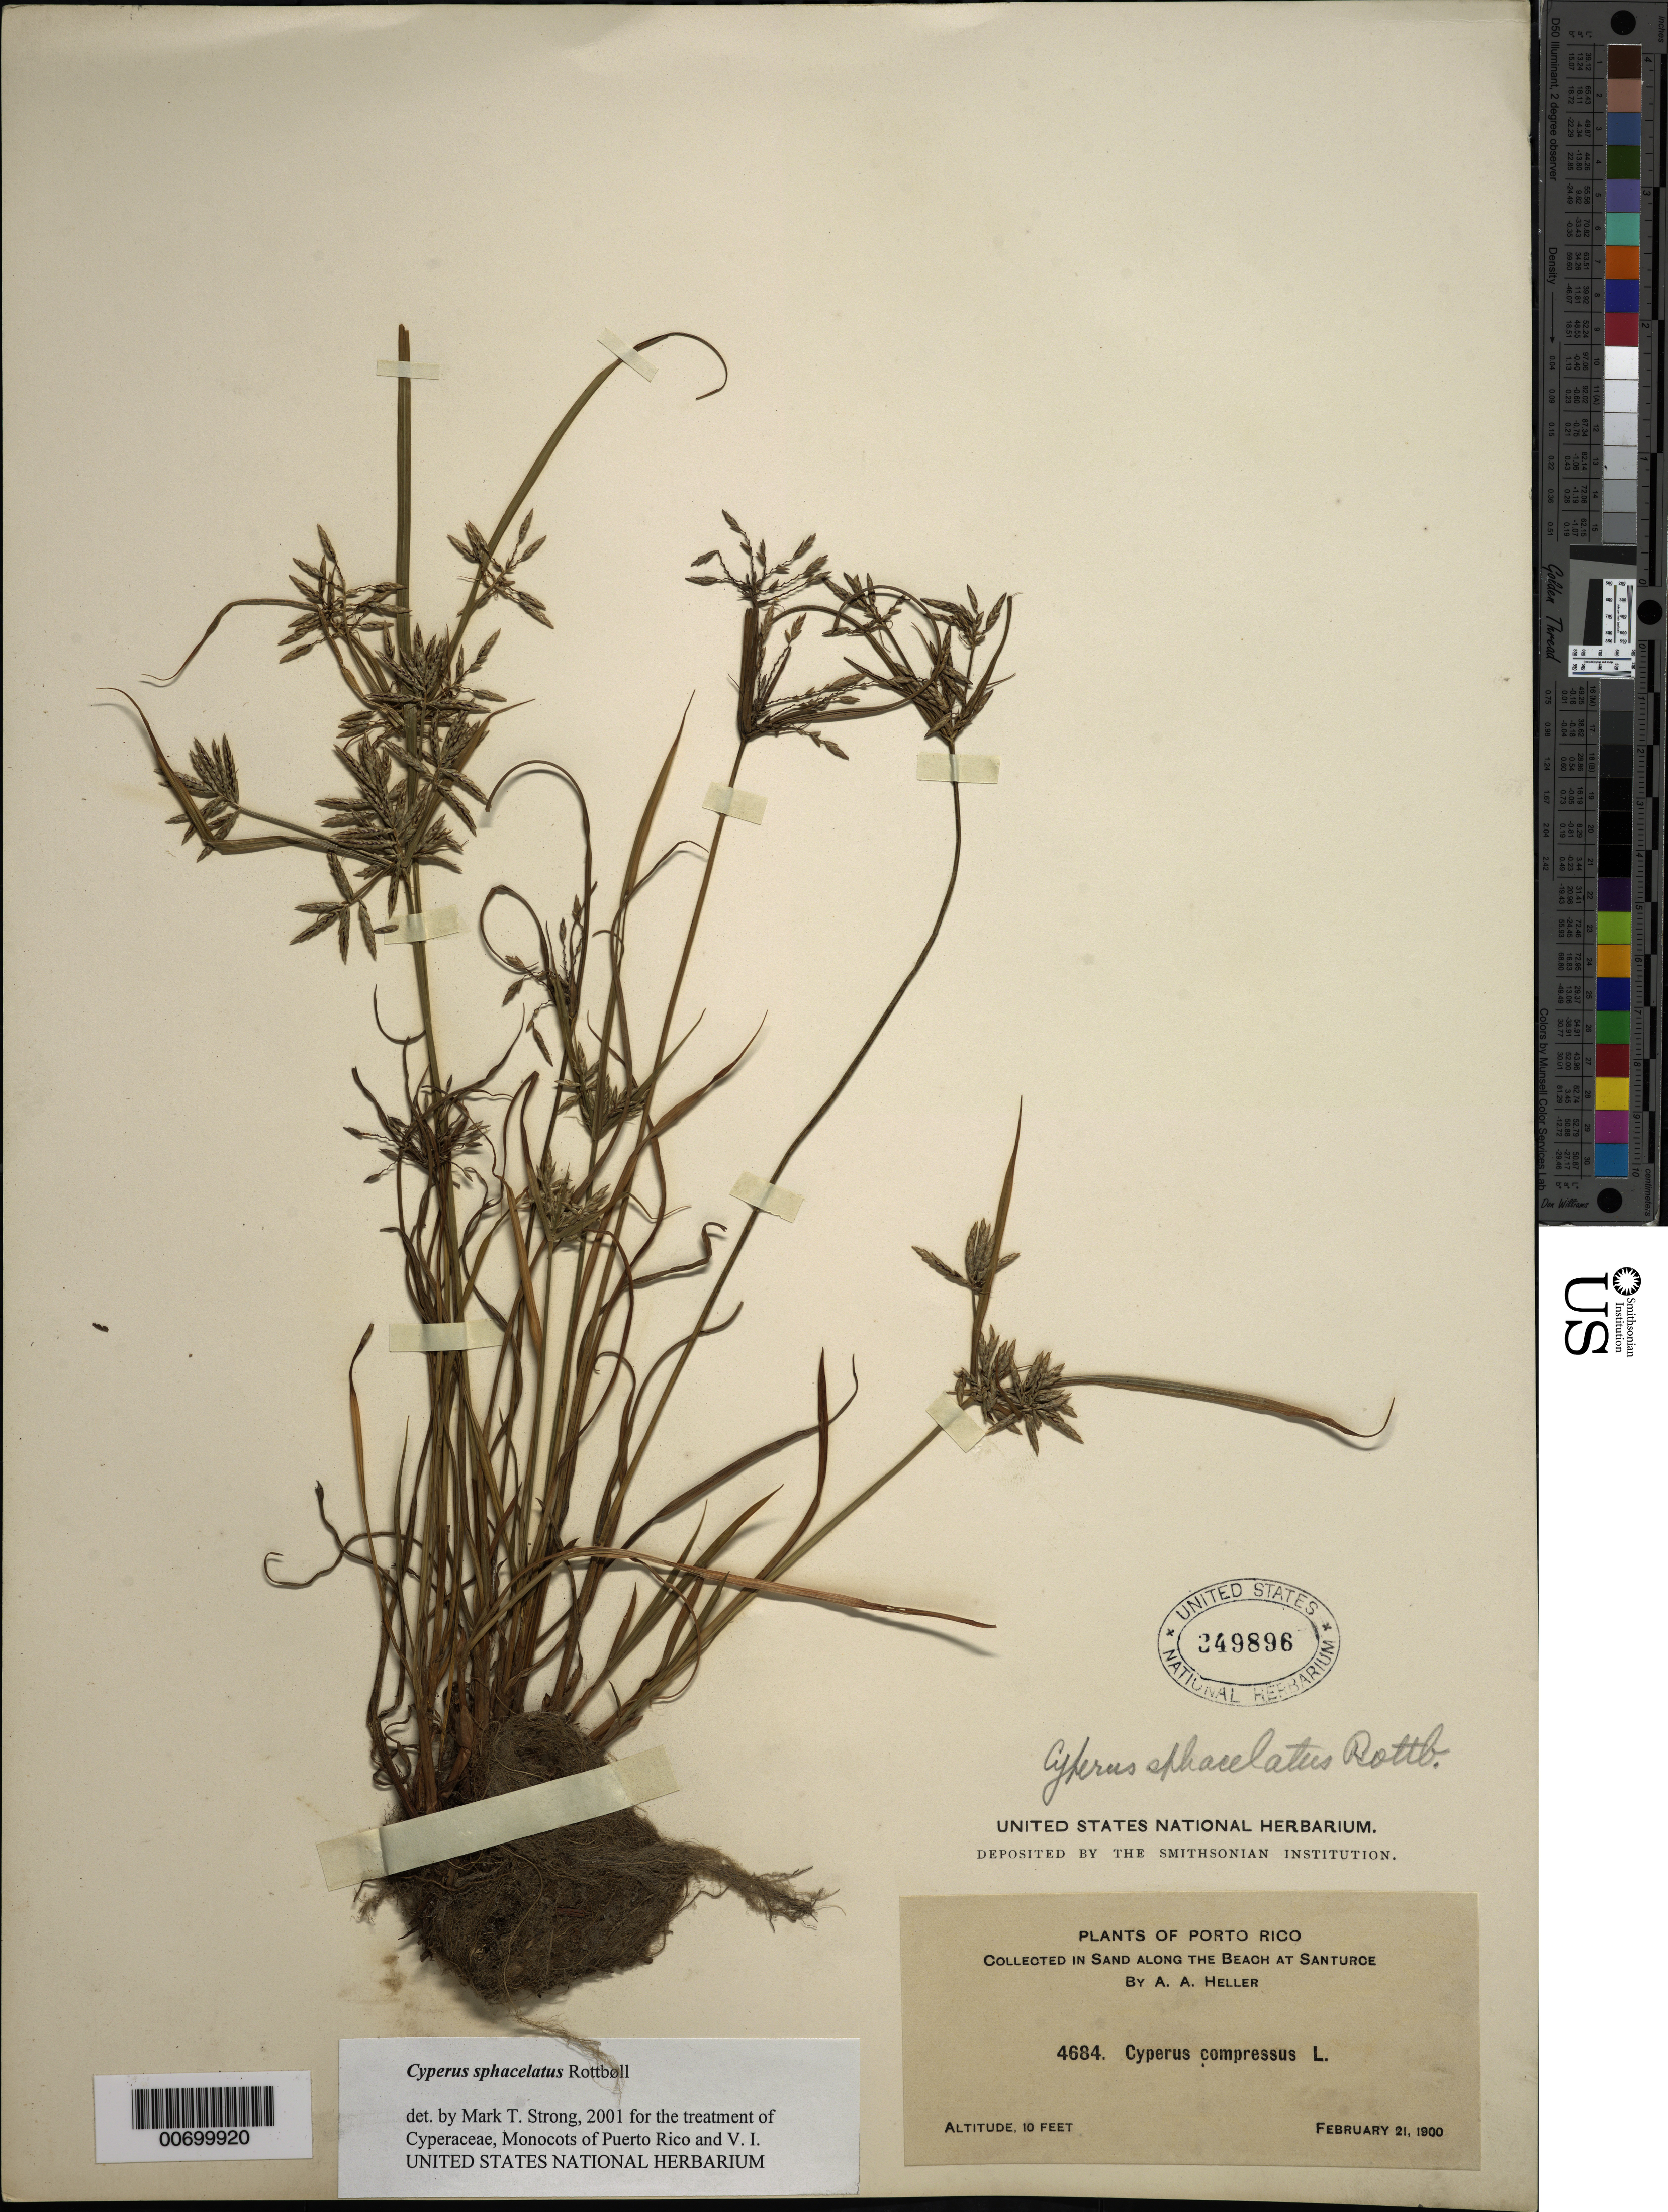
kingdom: Plantae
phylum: Tracheophyta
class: Liliopsida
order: Poales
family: Cyperaceae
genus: Cyperus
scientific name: Cyperus sphacelatus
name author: Rottb.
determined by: Strong, M. T., (US), Smithsonian Institution - National Museum of Natural History (UNITED STATES)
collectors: A. A. Heller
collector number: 4684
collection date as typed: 21 Feb 1900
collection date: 1900-02-21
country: Puerto Rico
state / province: San Juan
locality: At Santurce.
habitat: In sand along the beach.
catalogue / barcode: US 349896